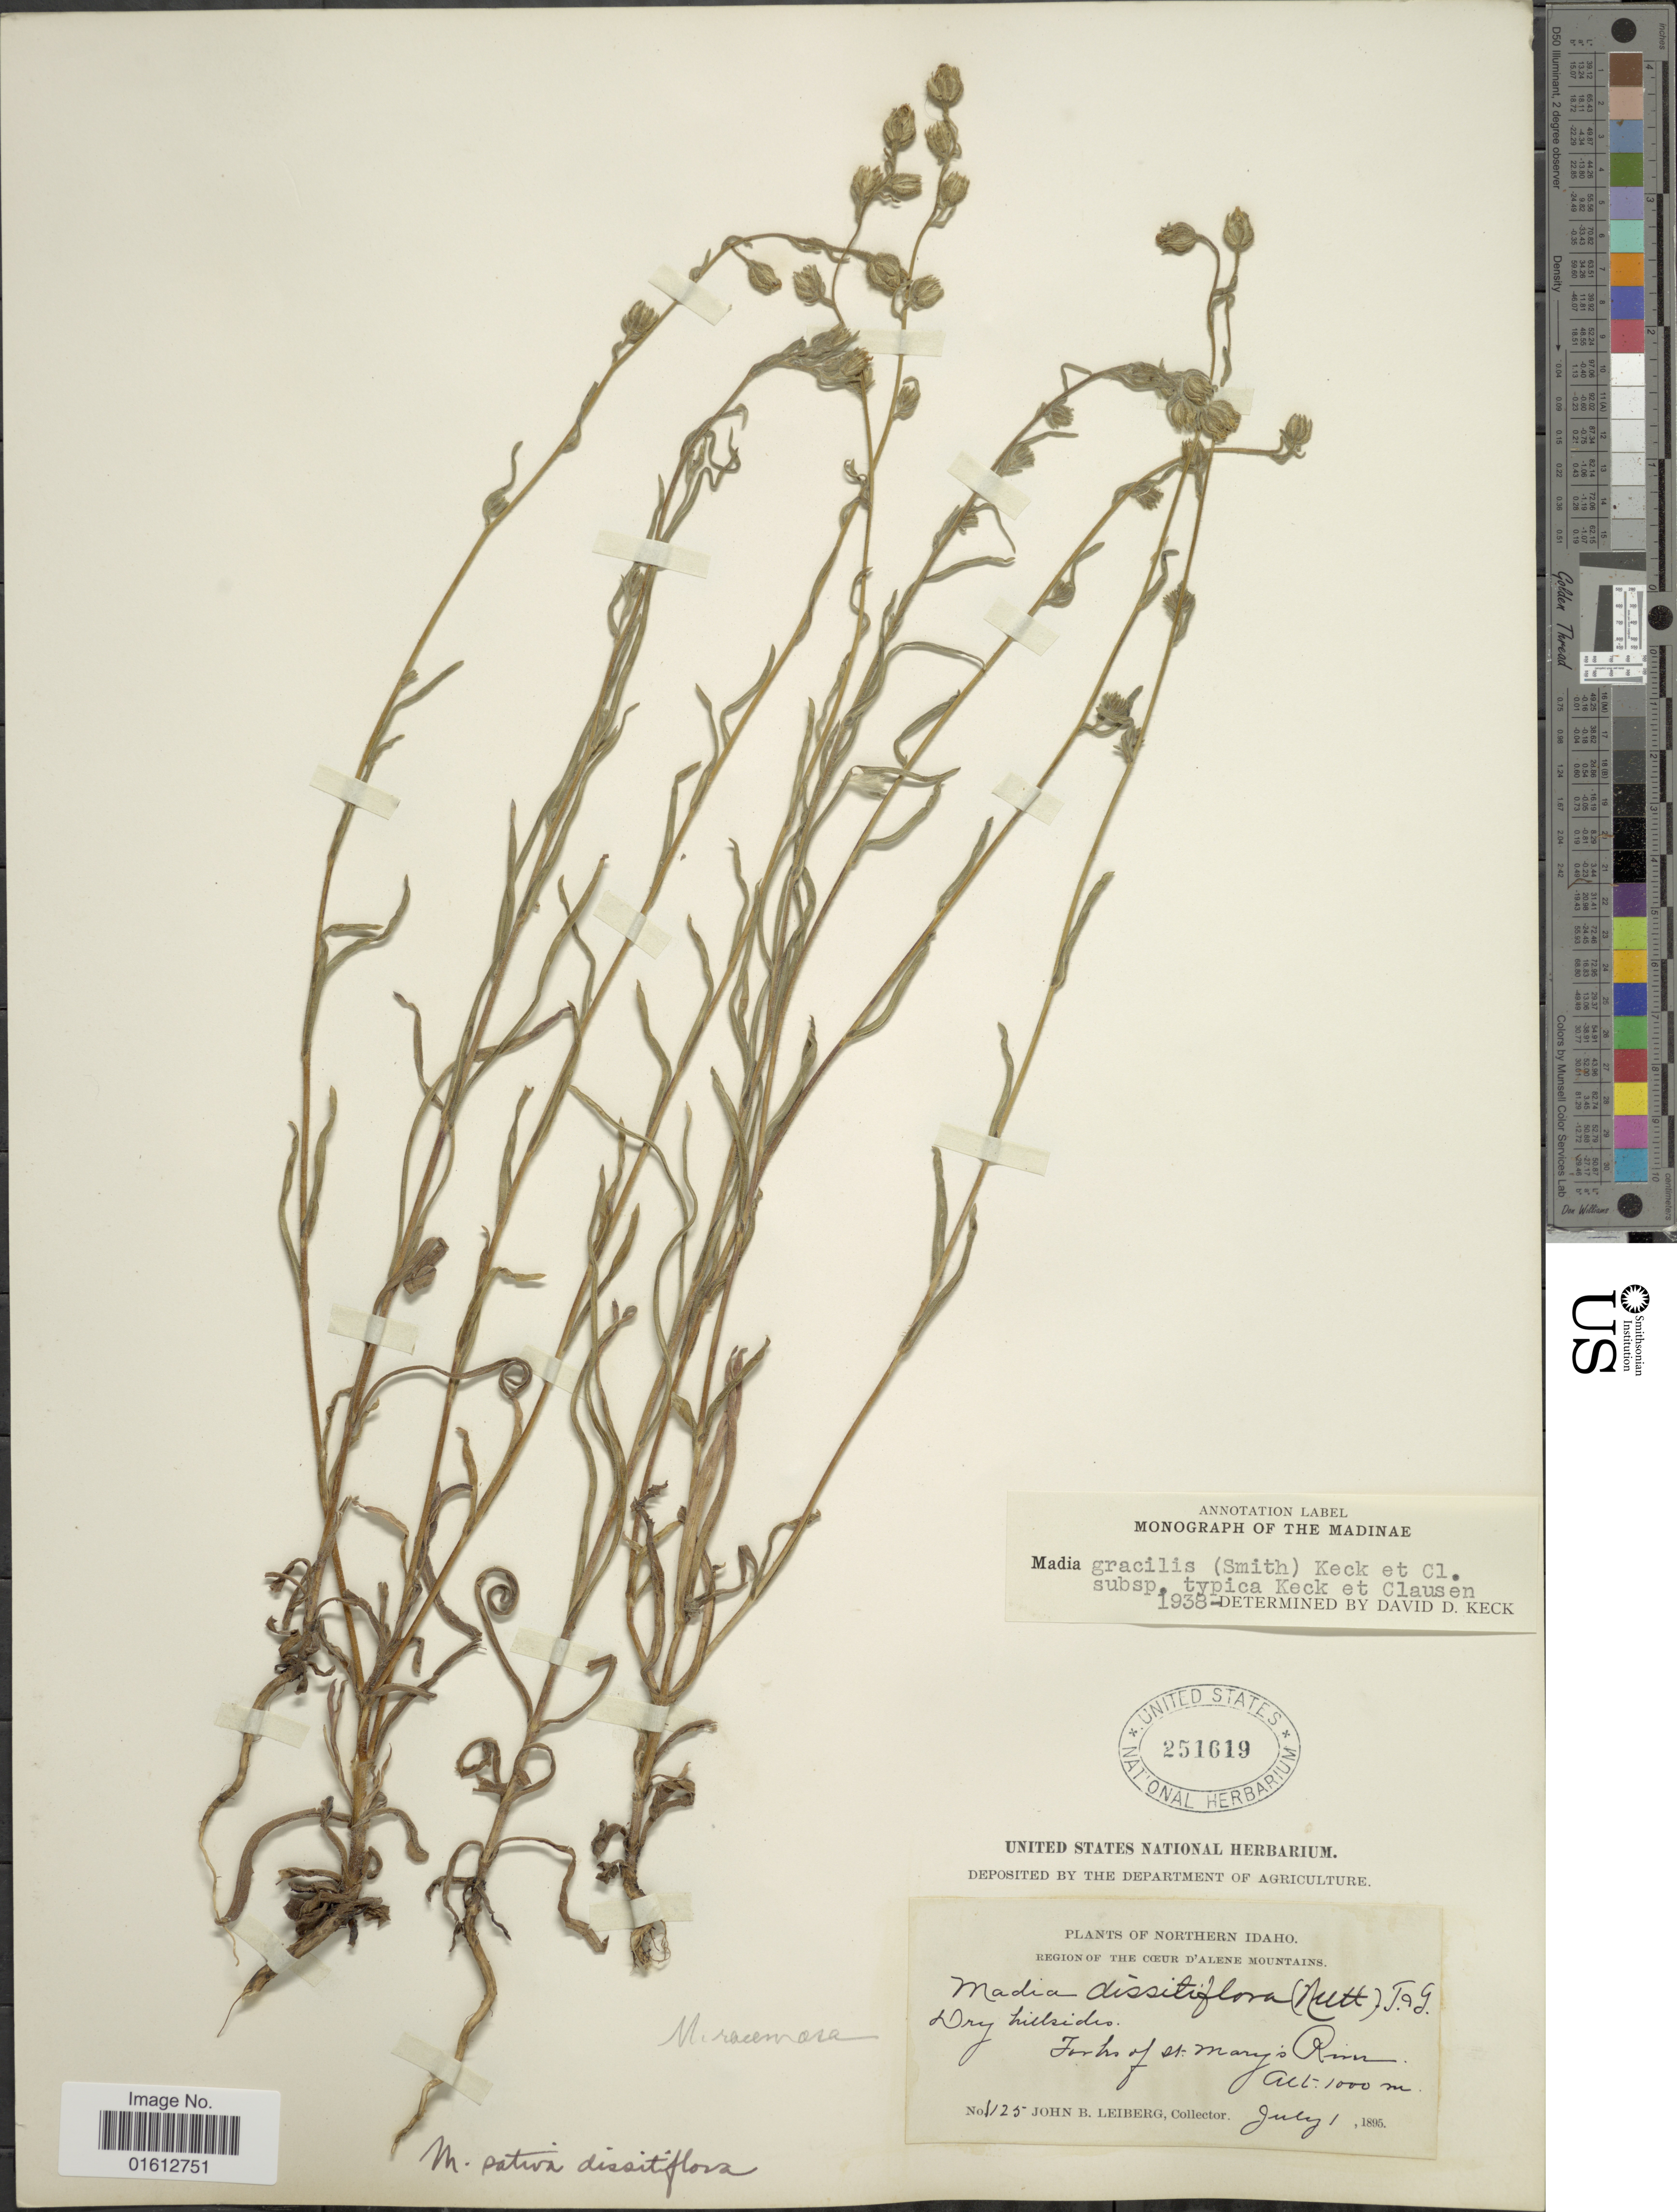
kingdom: Plantae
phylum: Tracheophyta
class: Magnoliopsida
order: Asterales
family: Asteraceae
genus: Madia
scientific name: Madia gracilis subsp. gracilis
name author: (Sm.) D.D. Keck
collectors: J. B. Leiberg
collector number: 1125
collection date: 1895-07-01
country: United States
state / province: Idaho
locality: Northern Idaho, region of the Coeur D' Alene Mountains, Forks of St. Mary's River.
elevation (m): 1000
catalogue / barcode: US 251619